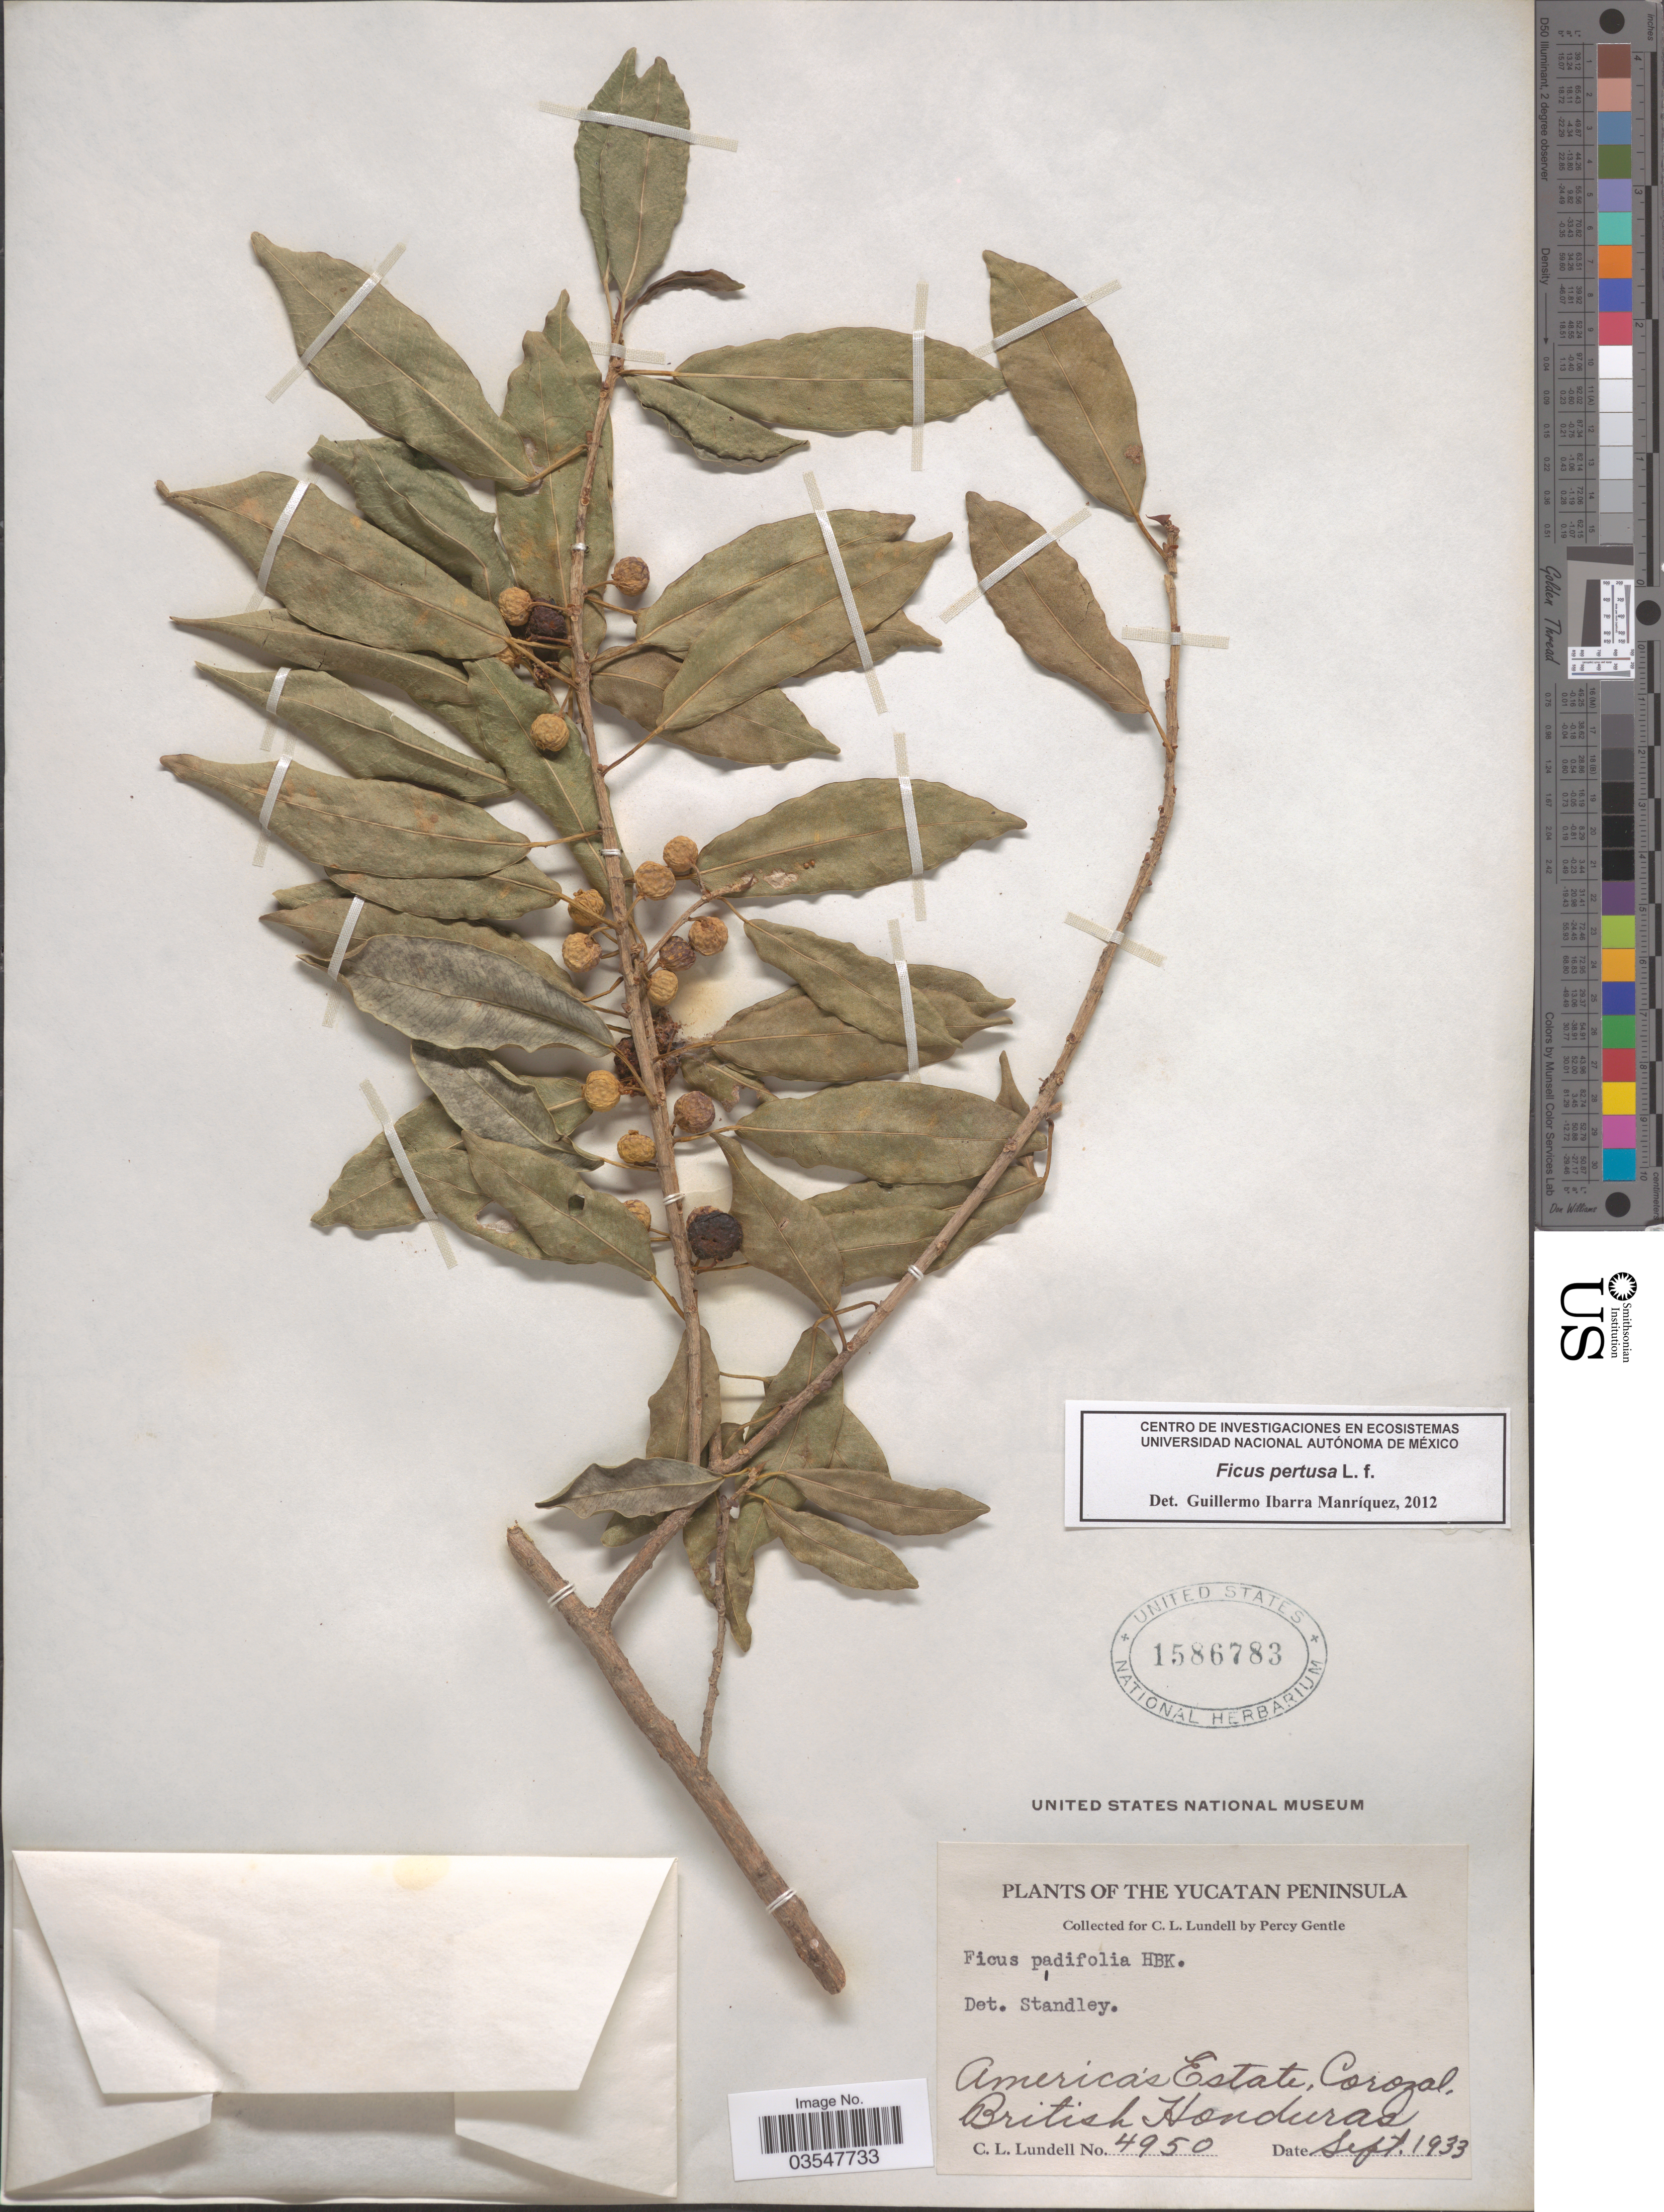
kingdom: Plantae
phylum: Tracheophyta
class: Magnoliopsida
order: Rosales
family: Moraceae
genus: Ficus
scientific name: Ficus pertusa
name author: L. f.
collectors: C. L. Lundell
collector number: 4950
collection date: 1933-09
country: Belize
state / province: Corozal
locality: The Yucatan Peninsula. America's Estate, Corozal, British Honduras.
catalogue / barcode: US 1586783